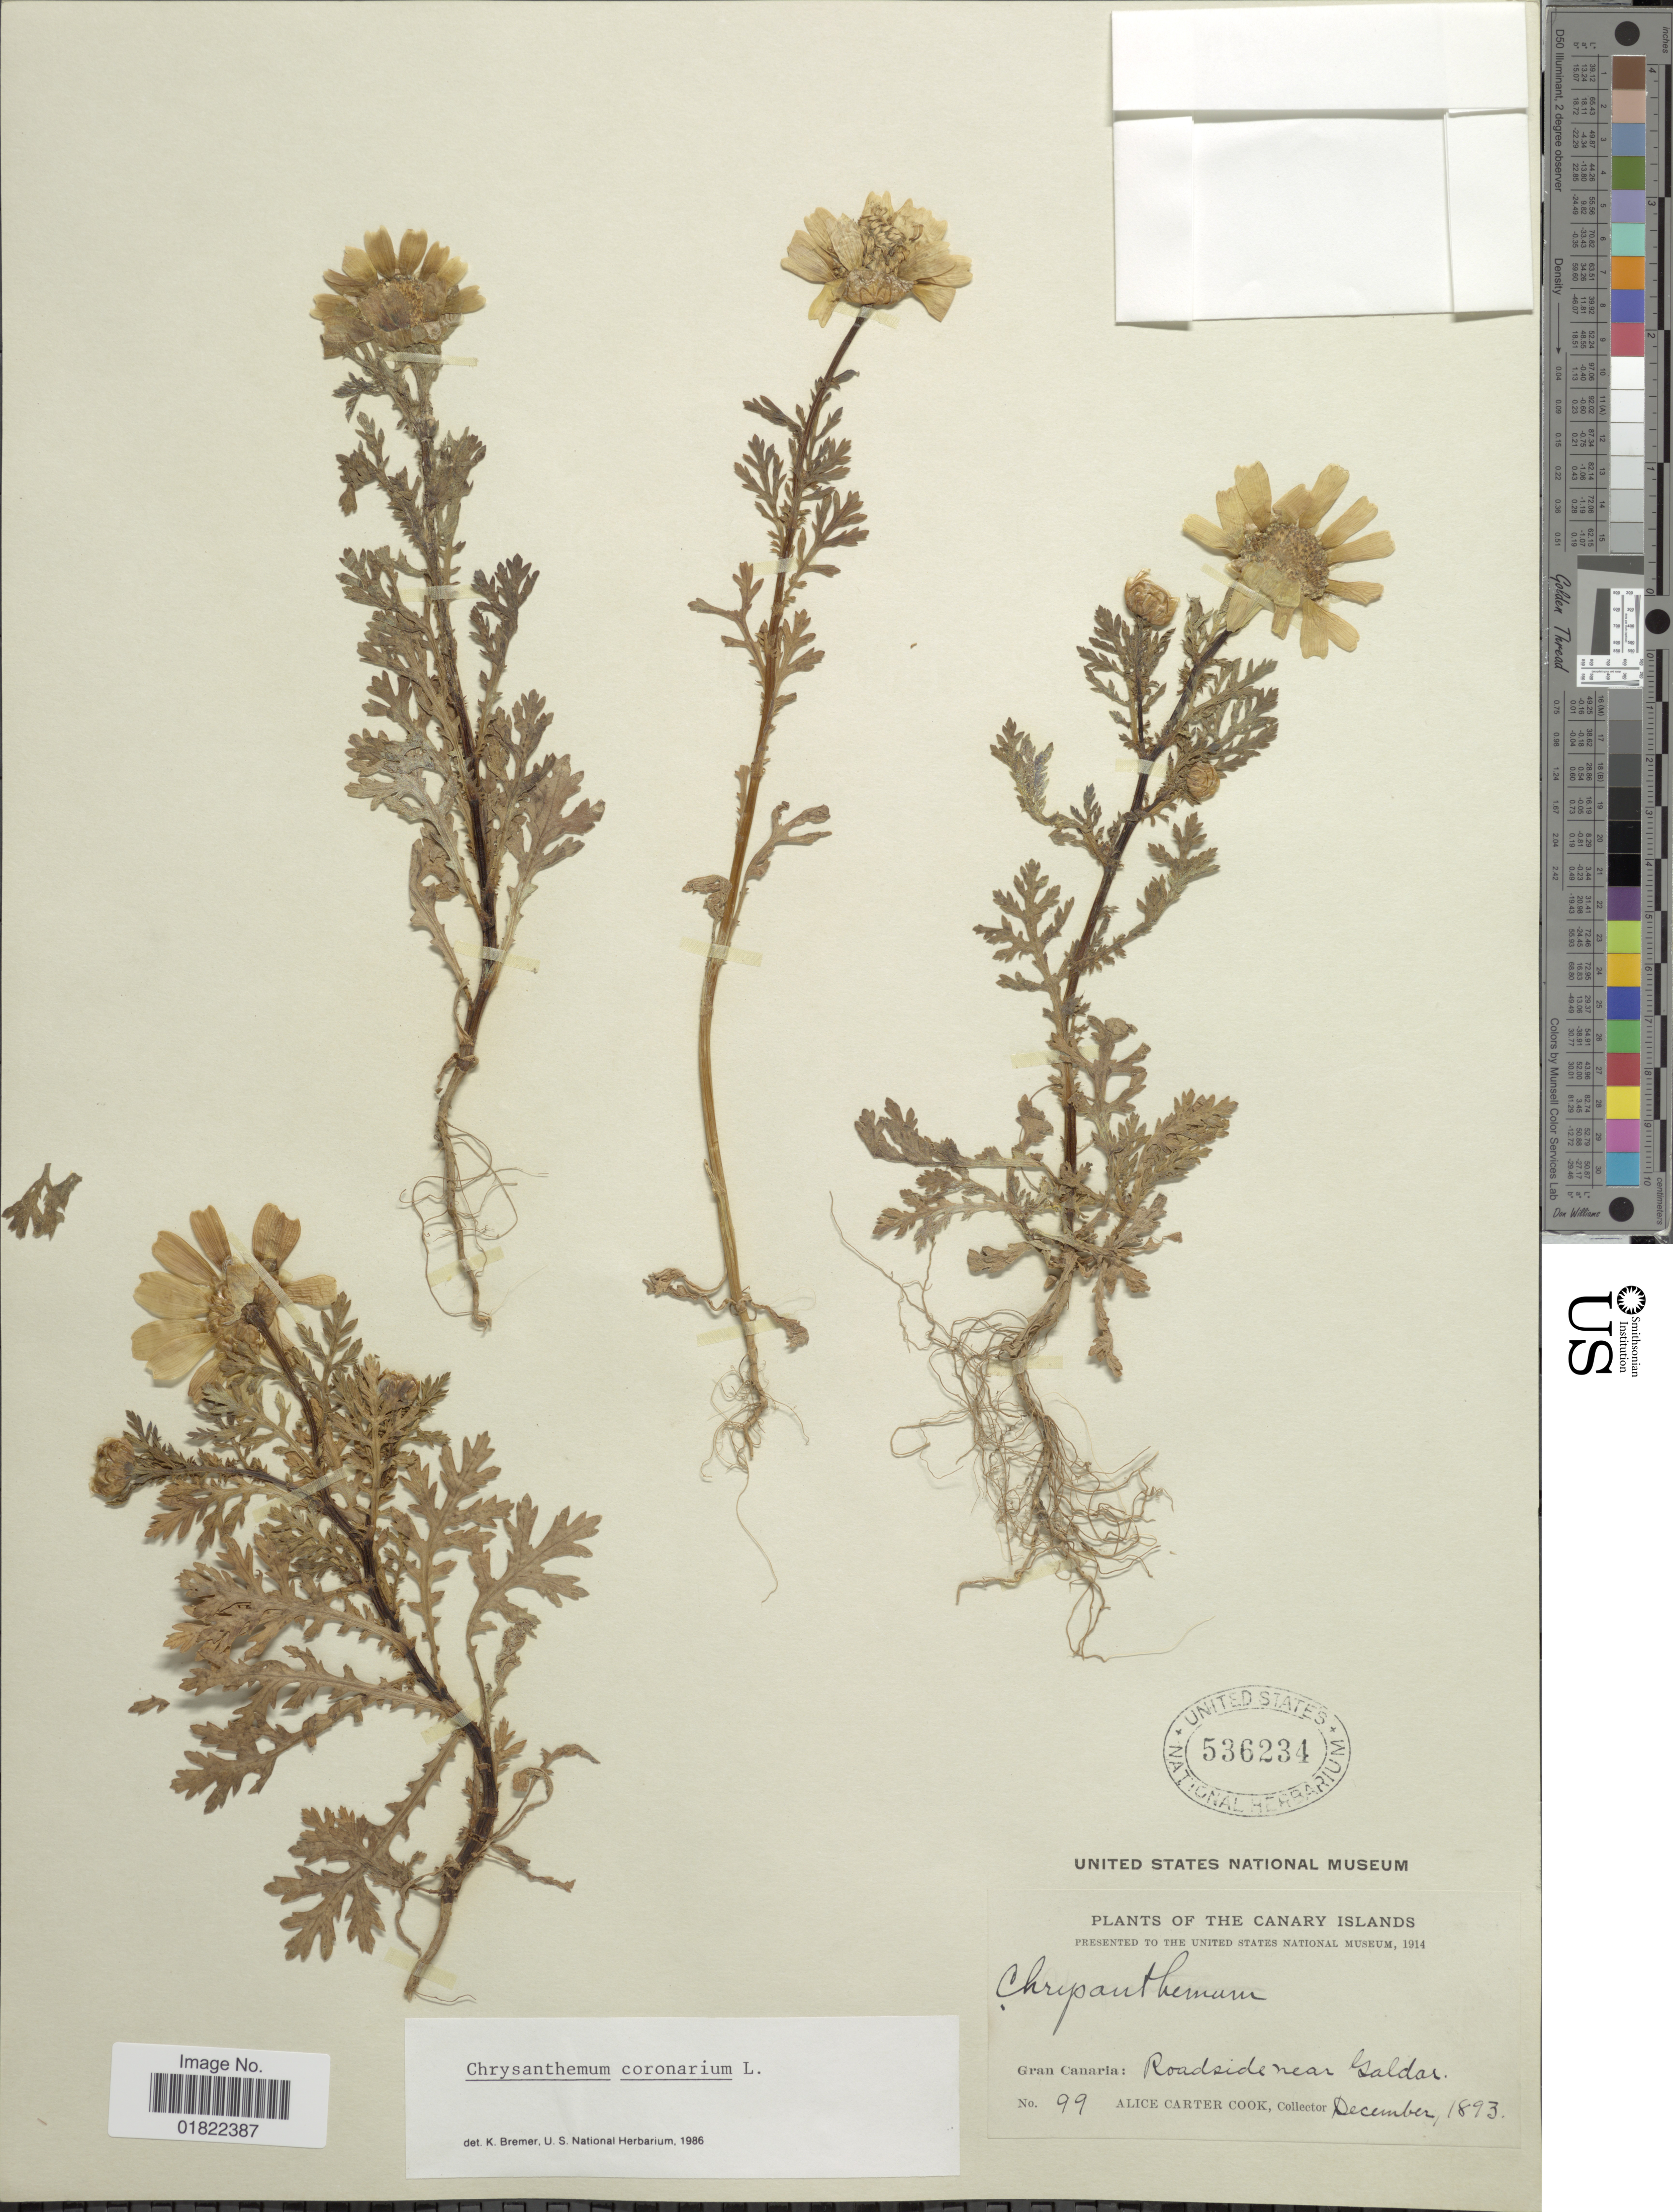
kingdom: Plantae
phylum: Tracheophyta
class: Magnoliopsida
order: Asterales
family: Asteraceae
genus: Chrysanthemum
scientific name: Chrysanthemum coronarium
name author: L.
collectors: Alice C. Cook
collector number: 99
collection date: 1893-12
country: Spain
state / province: Canarias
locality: The Canary Islands, Gran Canaria: Roadside near Galdar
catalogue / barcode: US 536234